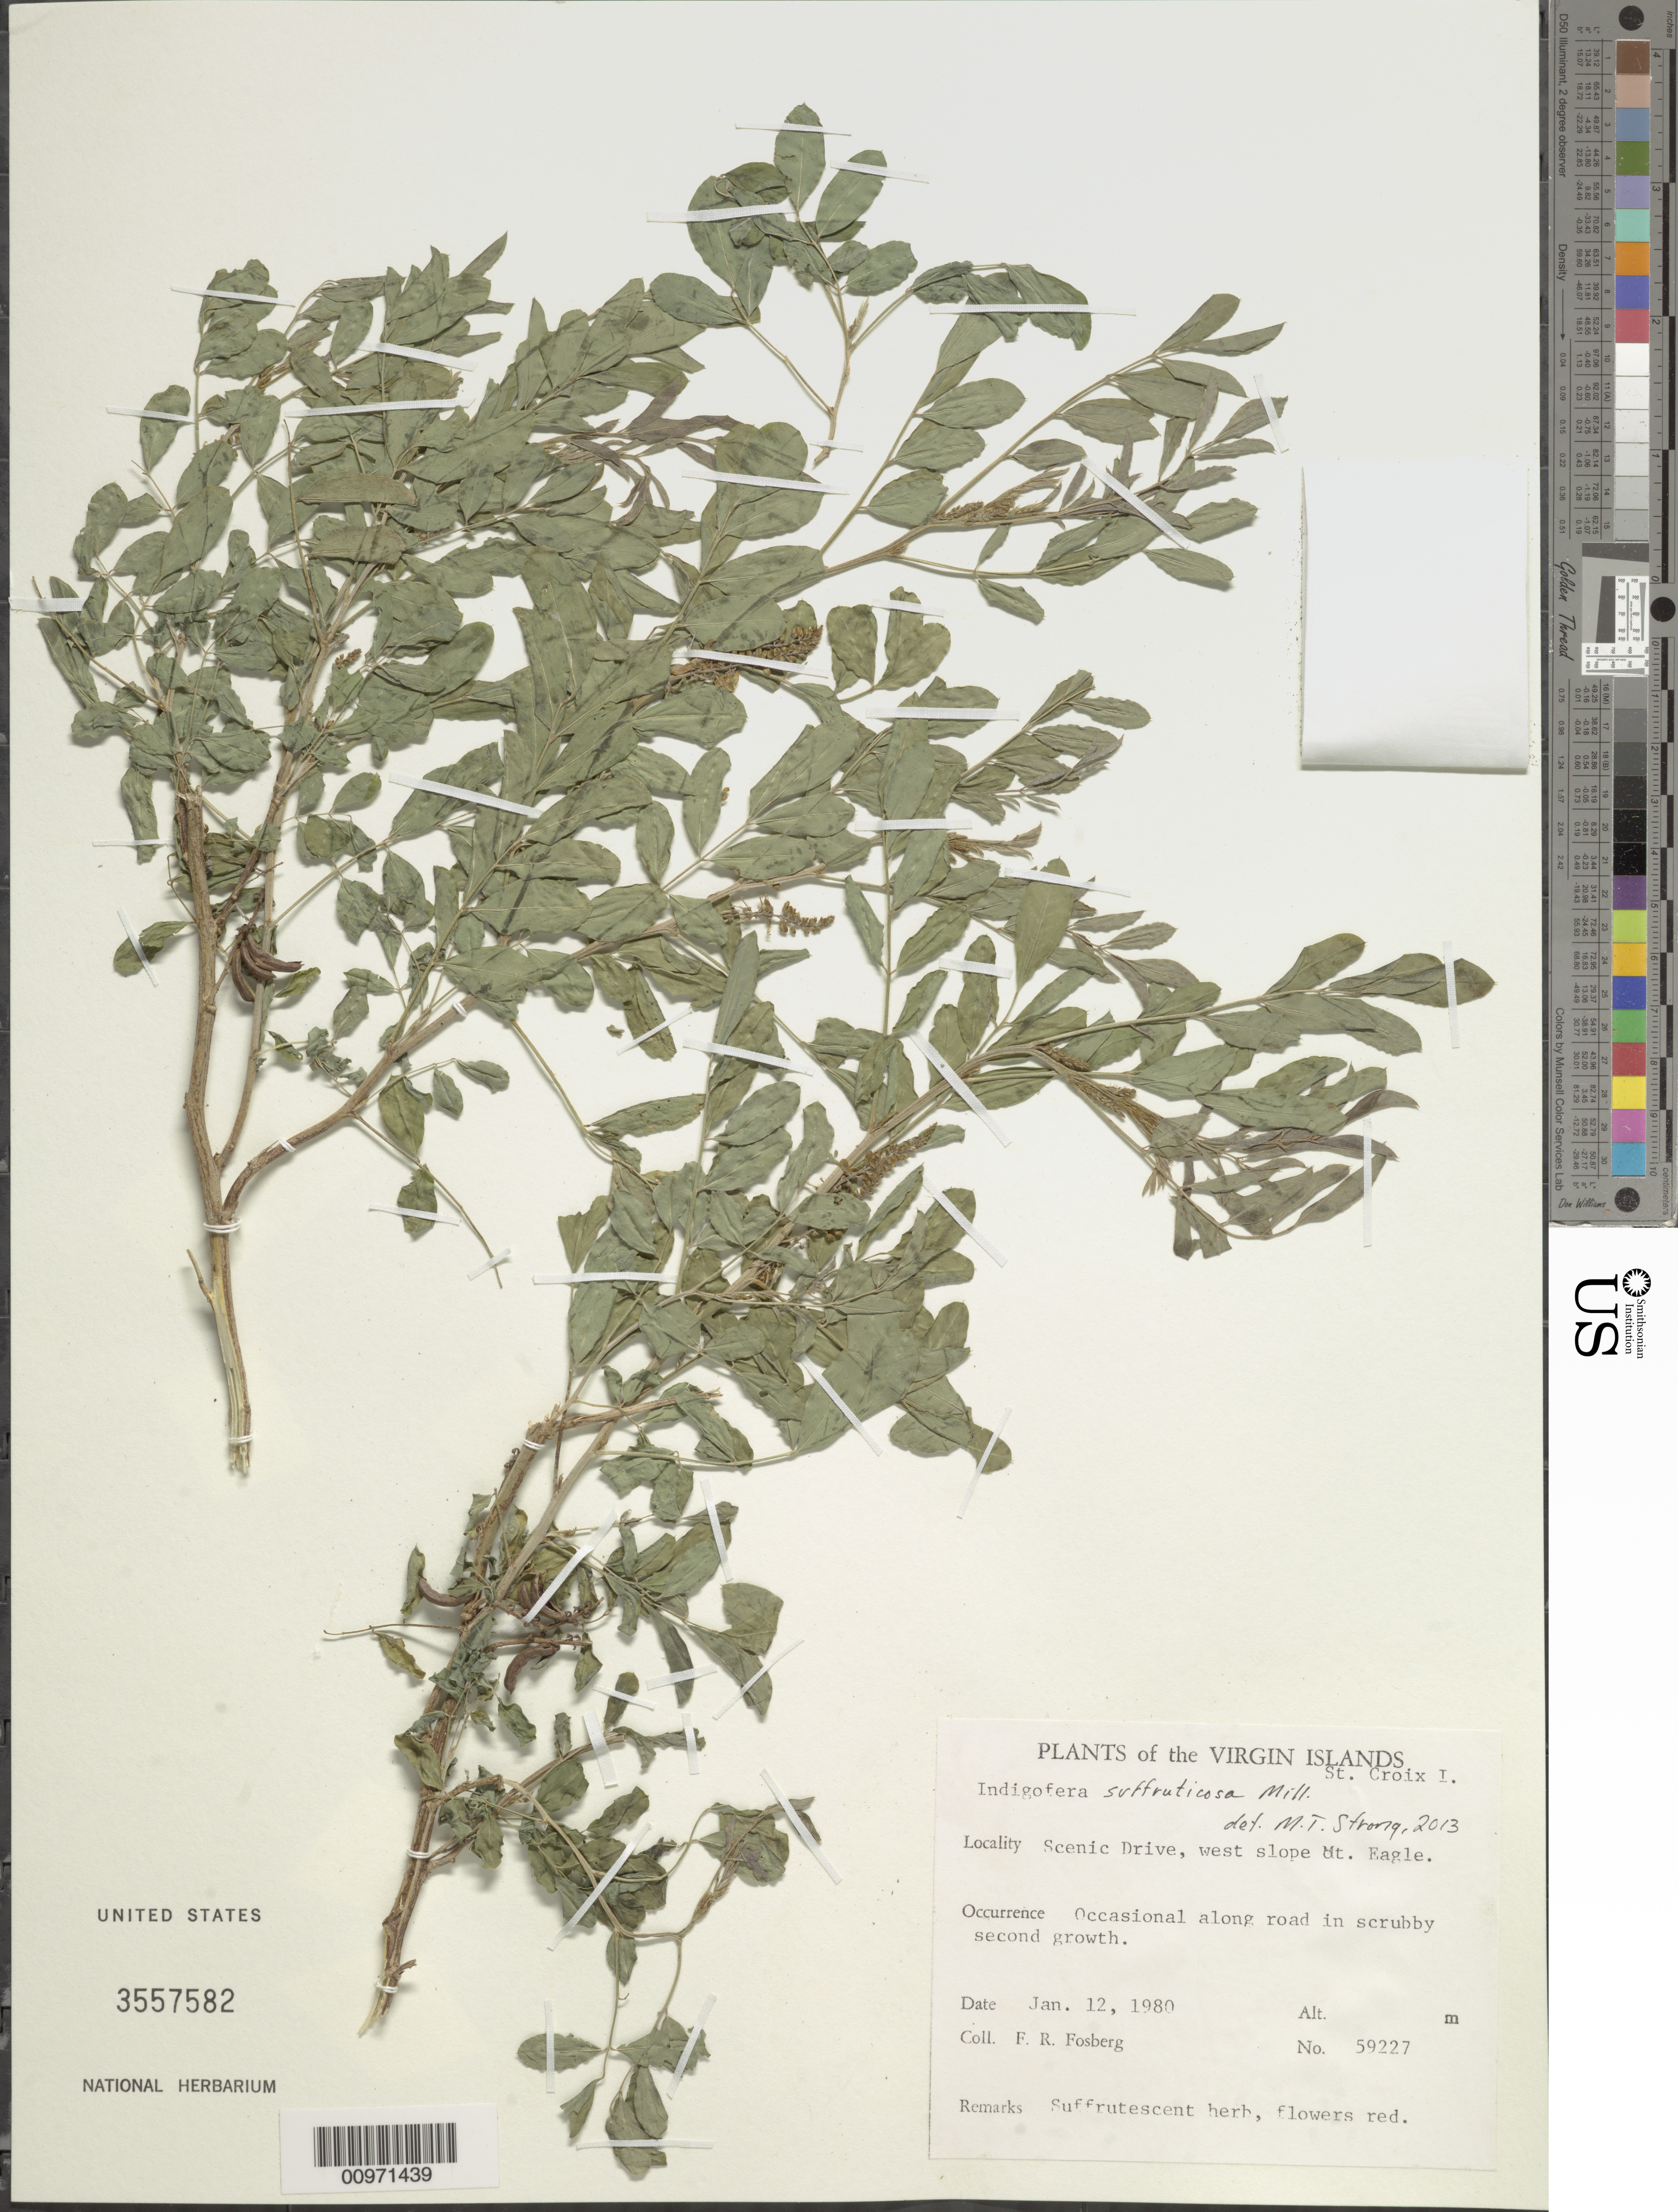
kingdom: Plantae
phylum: Tracheophyta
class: Magnoliopsida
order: Fabales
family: Fabaceae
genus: Indigofera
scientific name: Indigofera suffruticosa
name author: Mill.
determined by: Strong, M. T., (US), Smithsonian Institution - National Museum of Natural History (UNITED STATES)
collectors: F. R. Fosberg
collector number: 59227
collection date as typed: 12 Jan 1980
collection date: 1980-01-12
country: U.S. Virgin Islands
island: St. Croix I.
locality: Scenic Drive, west slope Mt. Eagle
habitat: Along road in scrubby second growth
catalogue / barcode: US 3557582